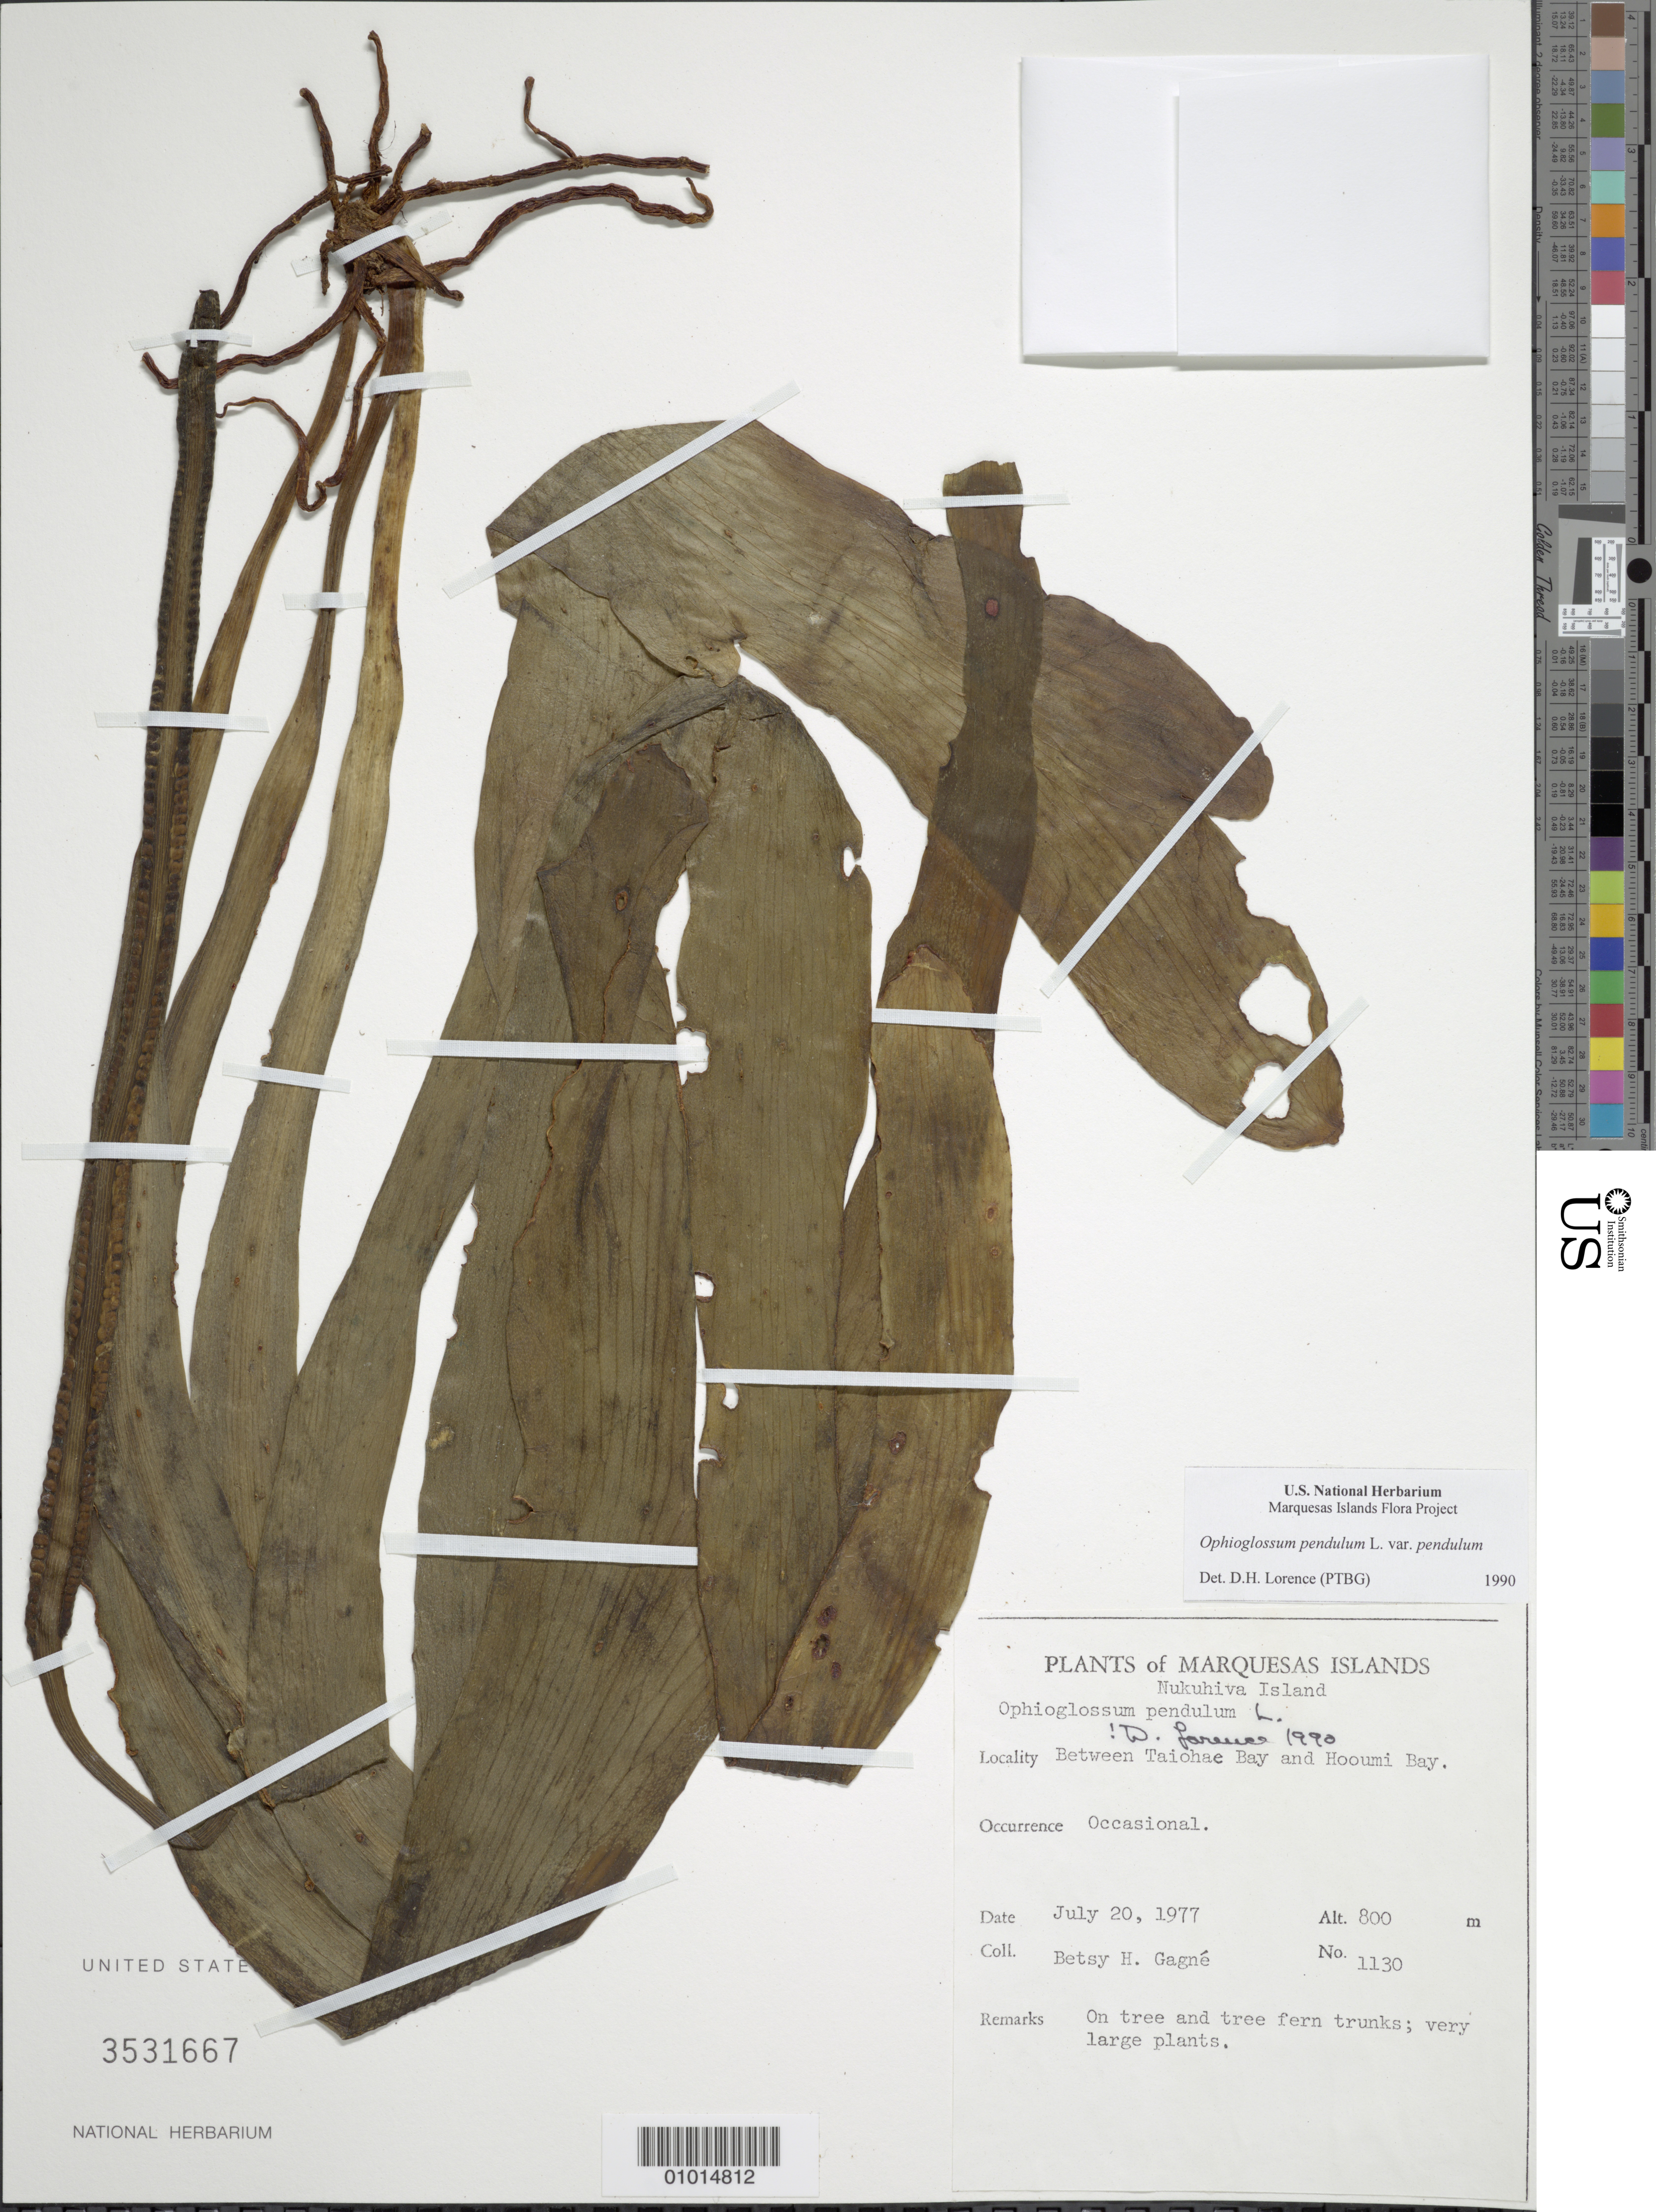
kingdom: Plantae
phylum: Tracheophyta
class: Polypodiopsida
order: Ophioglossales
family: Ophioglossaceae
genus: Ophioderma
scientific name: Ophioderma pendulum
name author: (L.) C. Presl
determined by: Wagner, W. L., (BOT), Smithsonian Institution - National Museum of Natural History (UNITED STATES)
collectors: B. H. Gagné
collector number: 1130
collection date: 1977-07-20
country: French Polynesia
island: Nuku Hiva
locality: Between Taiohae Bay and Hooumi Bay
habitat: Occasional; on tree and tree fern trunks;very large plants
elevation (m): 800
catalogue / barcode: US 3531667